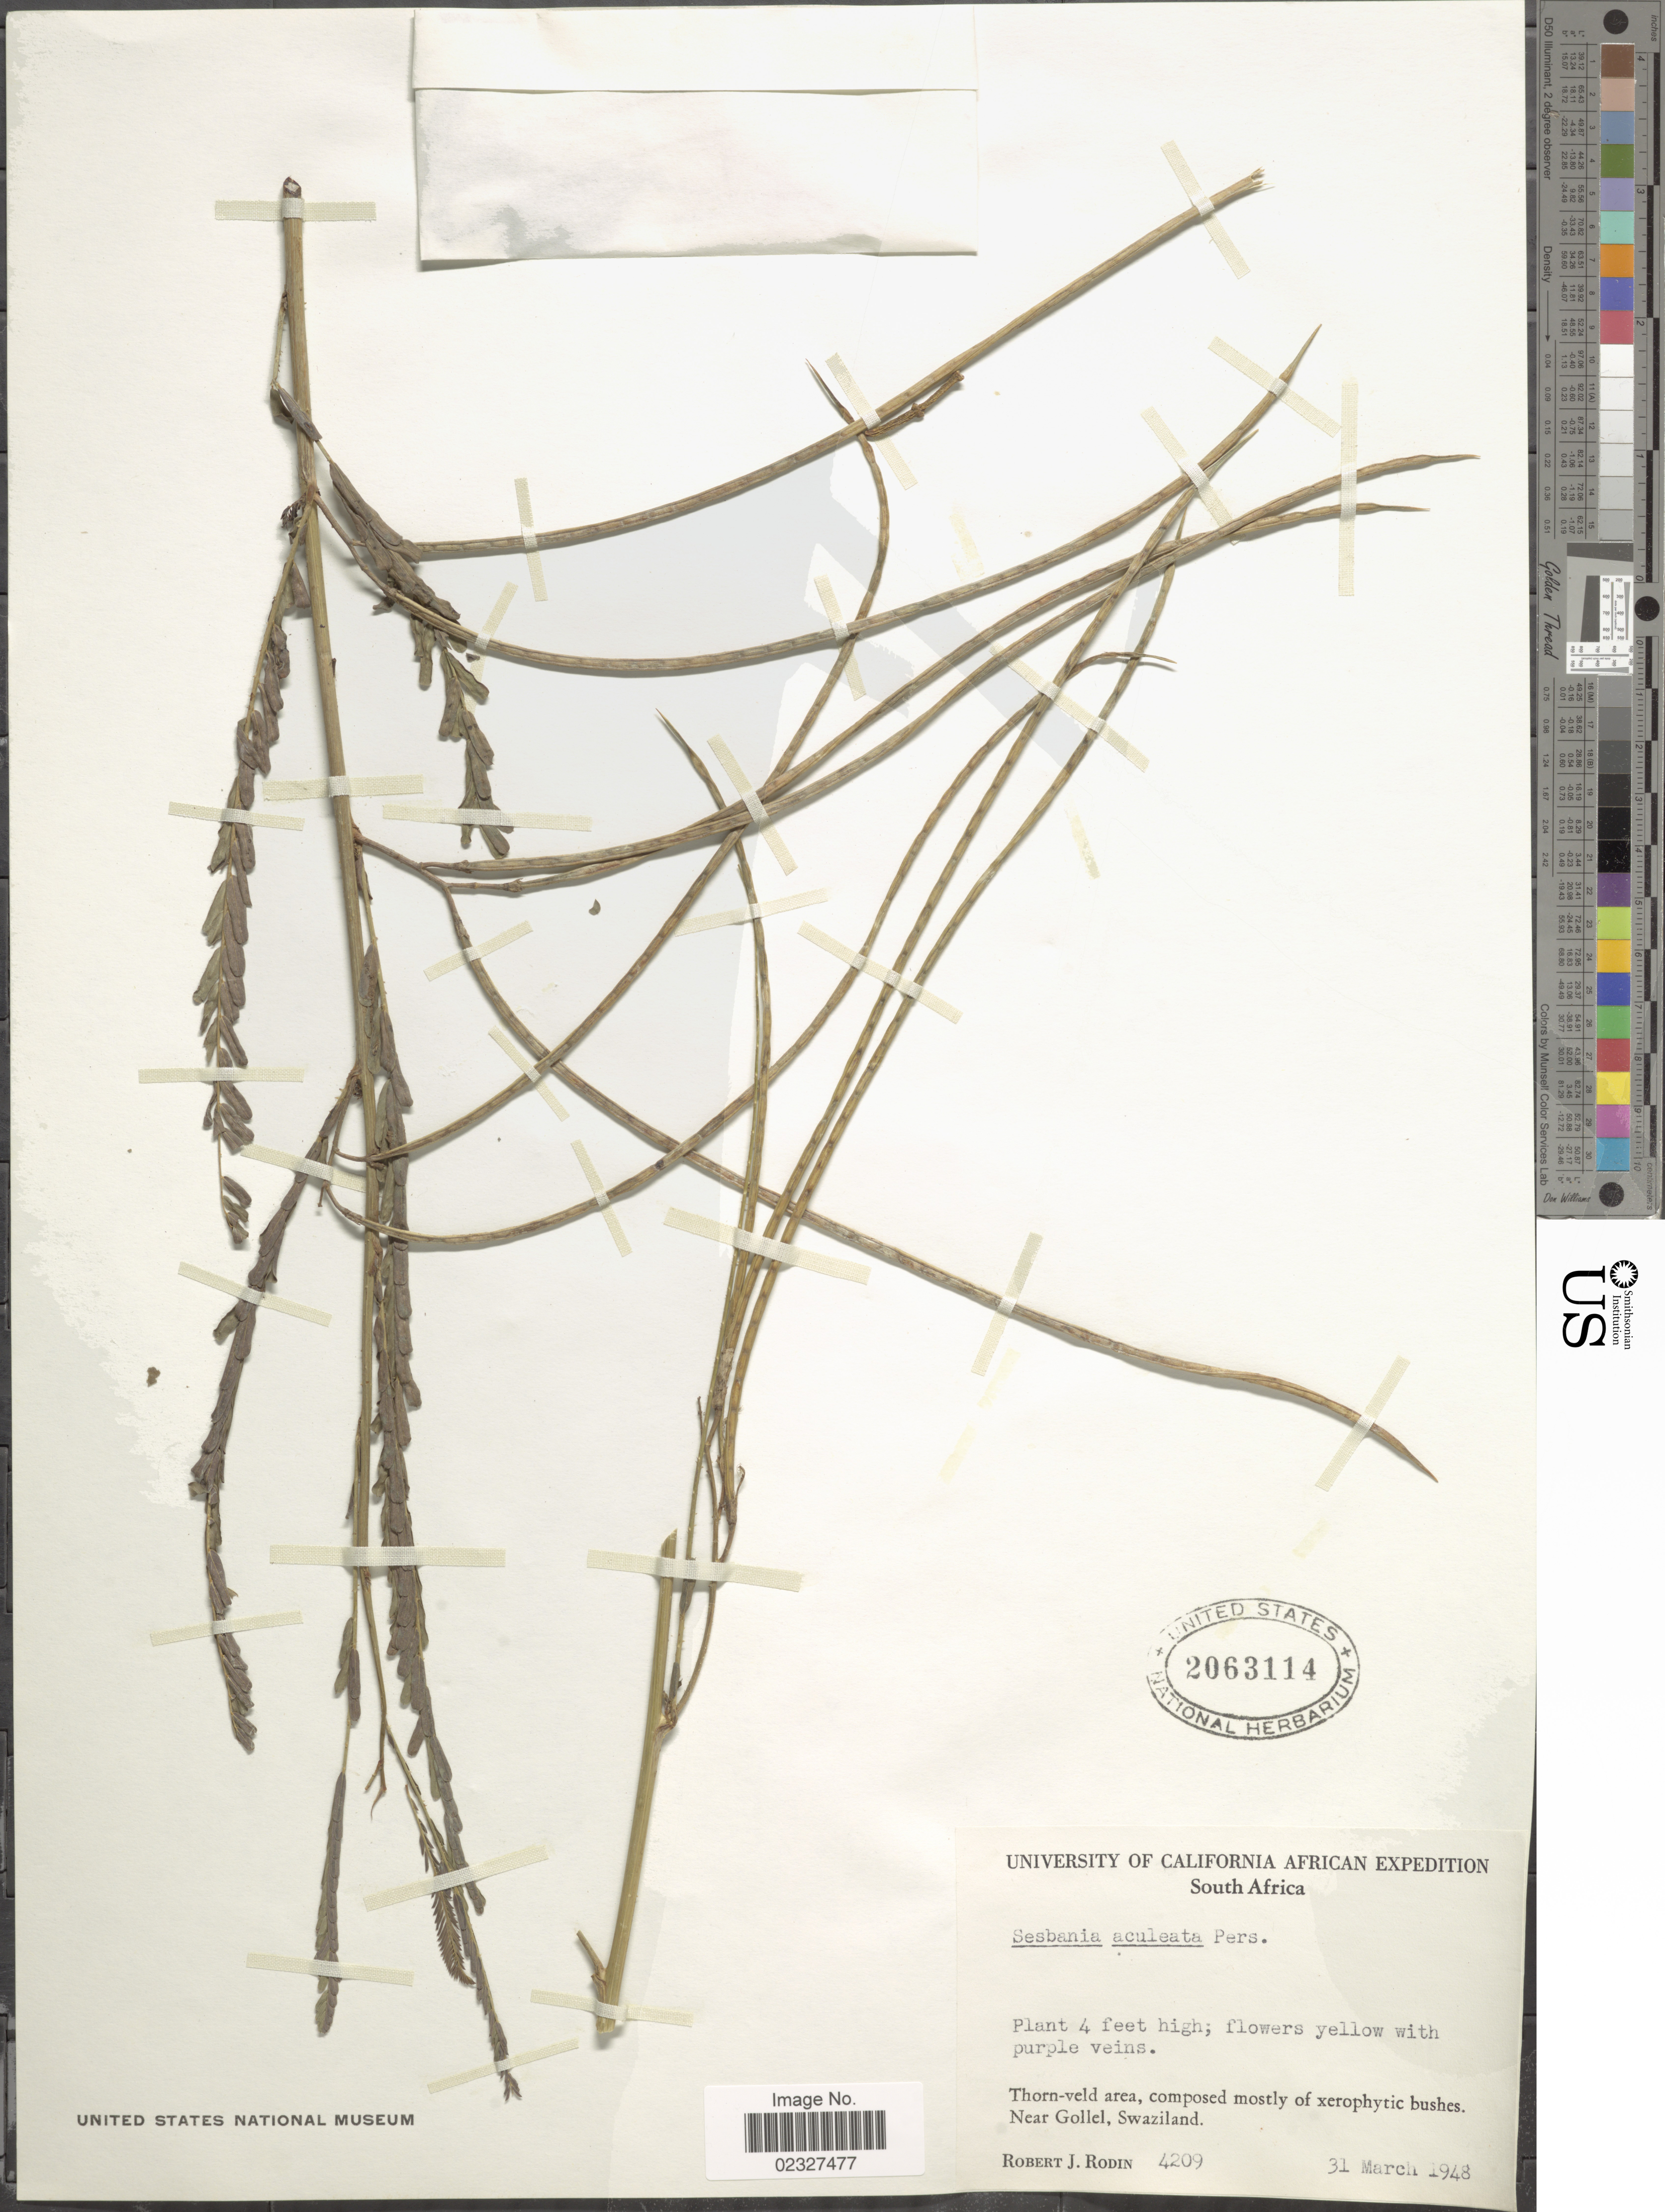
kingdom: Plantae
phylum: Tracheophyta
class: Magnoliopsida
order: Fabales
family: Fabaceae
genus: Sesbania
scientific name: Sesbania cannabina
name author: (Retz.) Poir.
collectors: R. J. Rodin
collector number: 4209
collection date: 1948-03-31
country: Eswatini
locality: University of California African, South Africa, Thorn-veld area, composed mostly of xerophytic bushes, near Gollel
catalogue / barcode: US 2063114